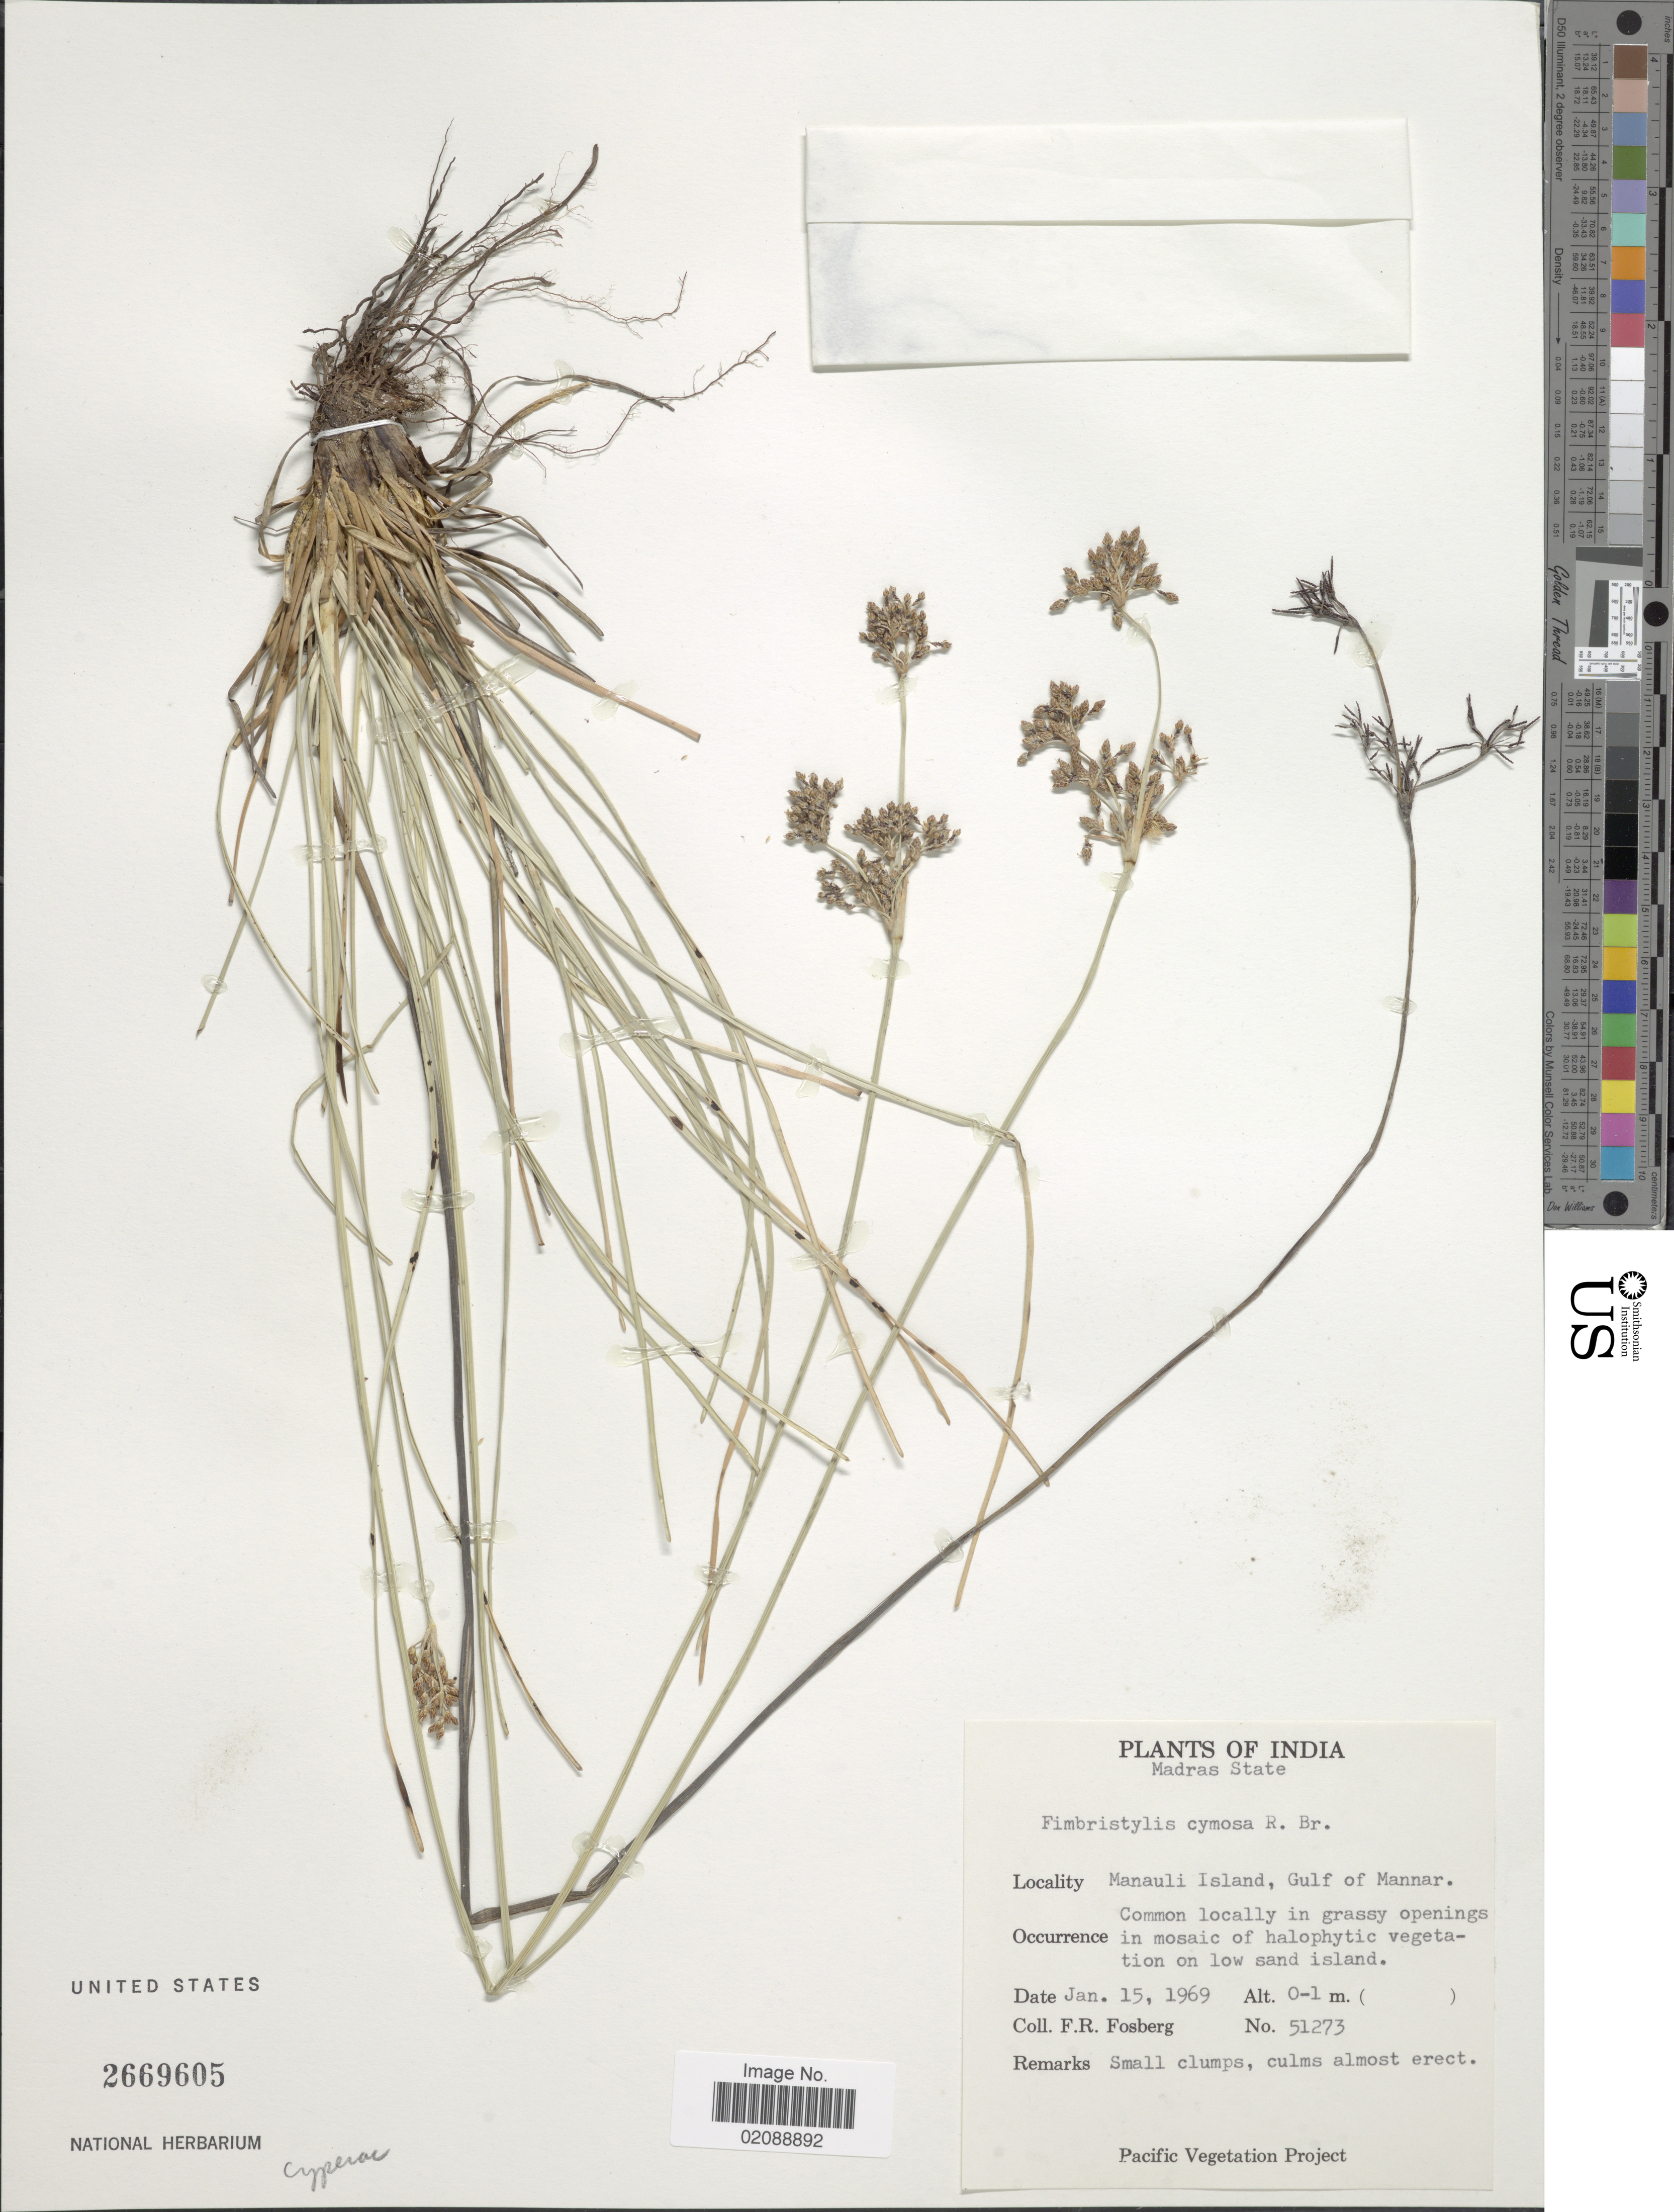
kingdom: Plantae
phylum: Tracheophyta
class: Liliopsida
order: Poales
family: Cyperaceae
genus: Fimbristylis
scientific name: Fimbristylis cymosa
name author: R. Br.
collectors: F. R. Fosberg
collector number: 51273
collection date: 1969-01-15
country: India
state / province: Tamil Nadu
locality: Madras State, Krusadai Island, Gulf of Mannar.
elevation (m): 0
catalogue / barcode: US 2669605